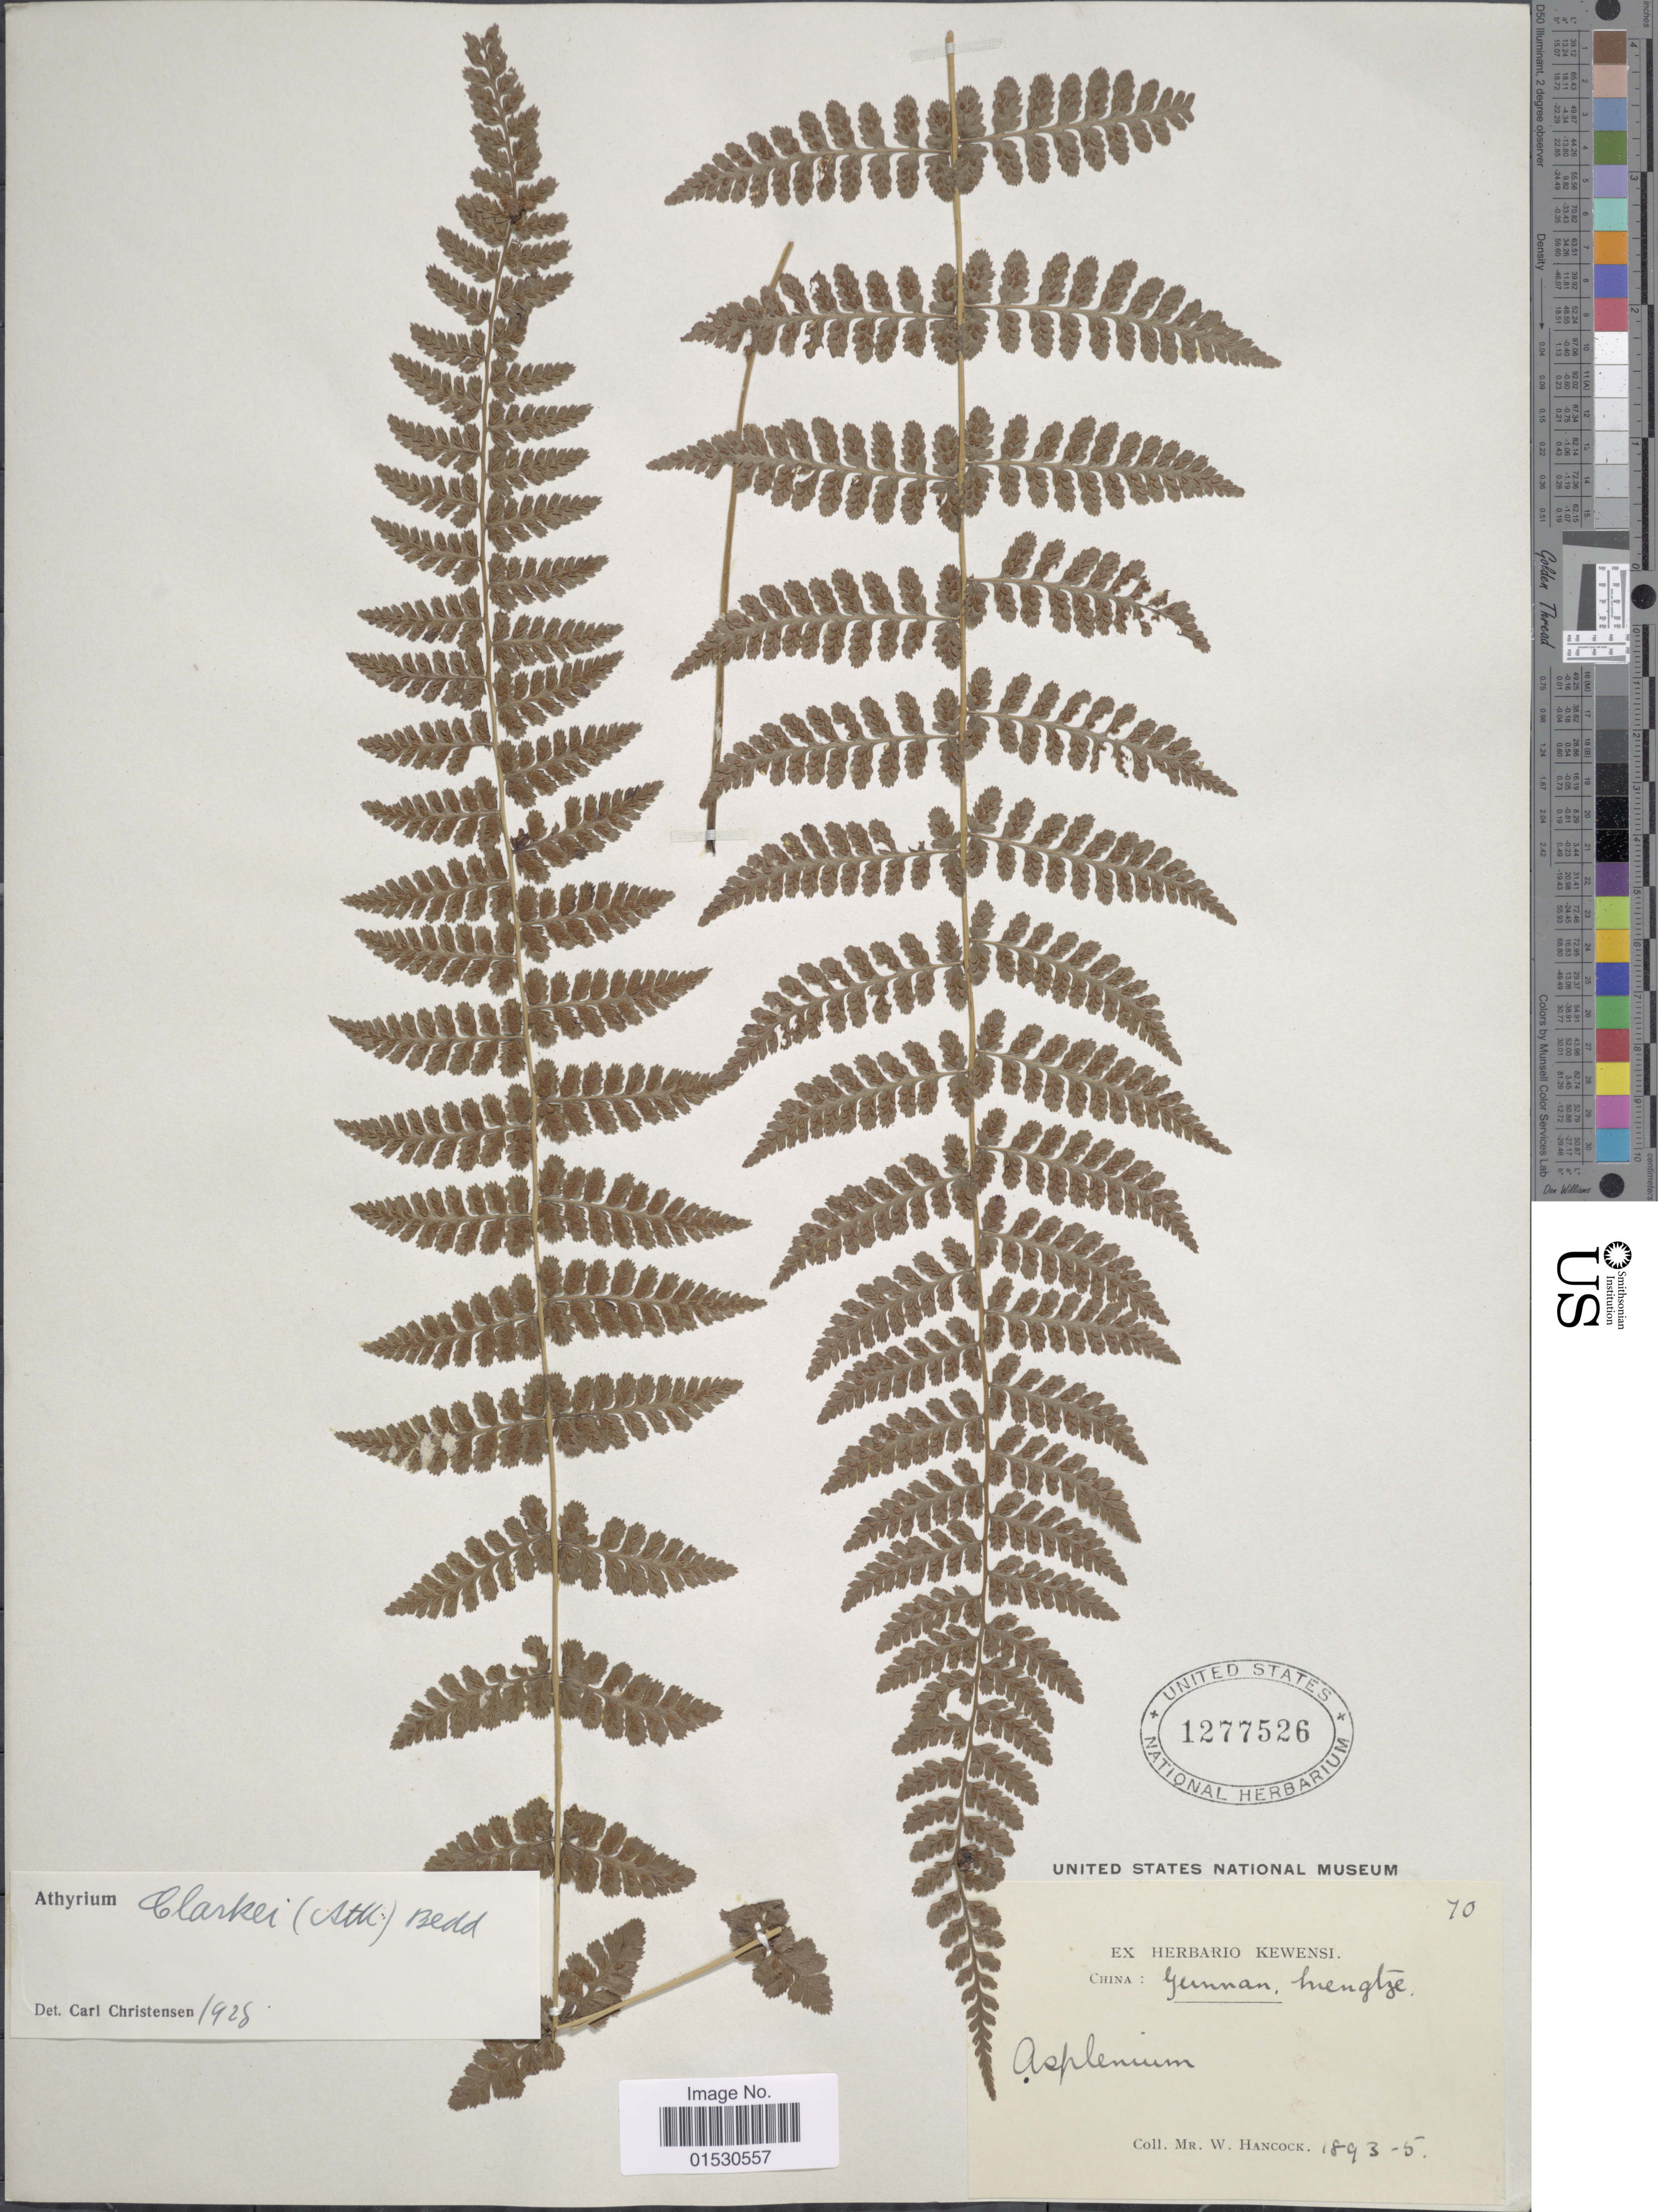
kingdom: Plantae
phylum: Tracheophyta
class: Polypodiopsida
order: Polypodiales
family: Athyriaceae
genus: Athyrium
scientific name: Athyrium clarkei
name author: Bedd.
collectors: W. Hancock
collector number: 70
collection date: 1893/1895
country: China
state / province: Yunnan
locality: Mengtze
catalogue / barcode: US 1277526